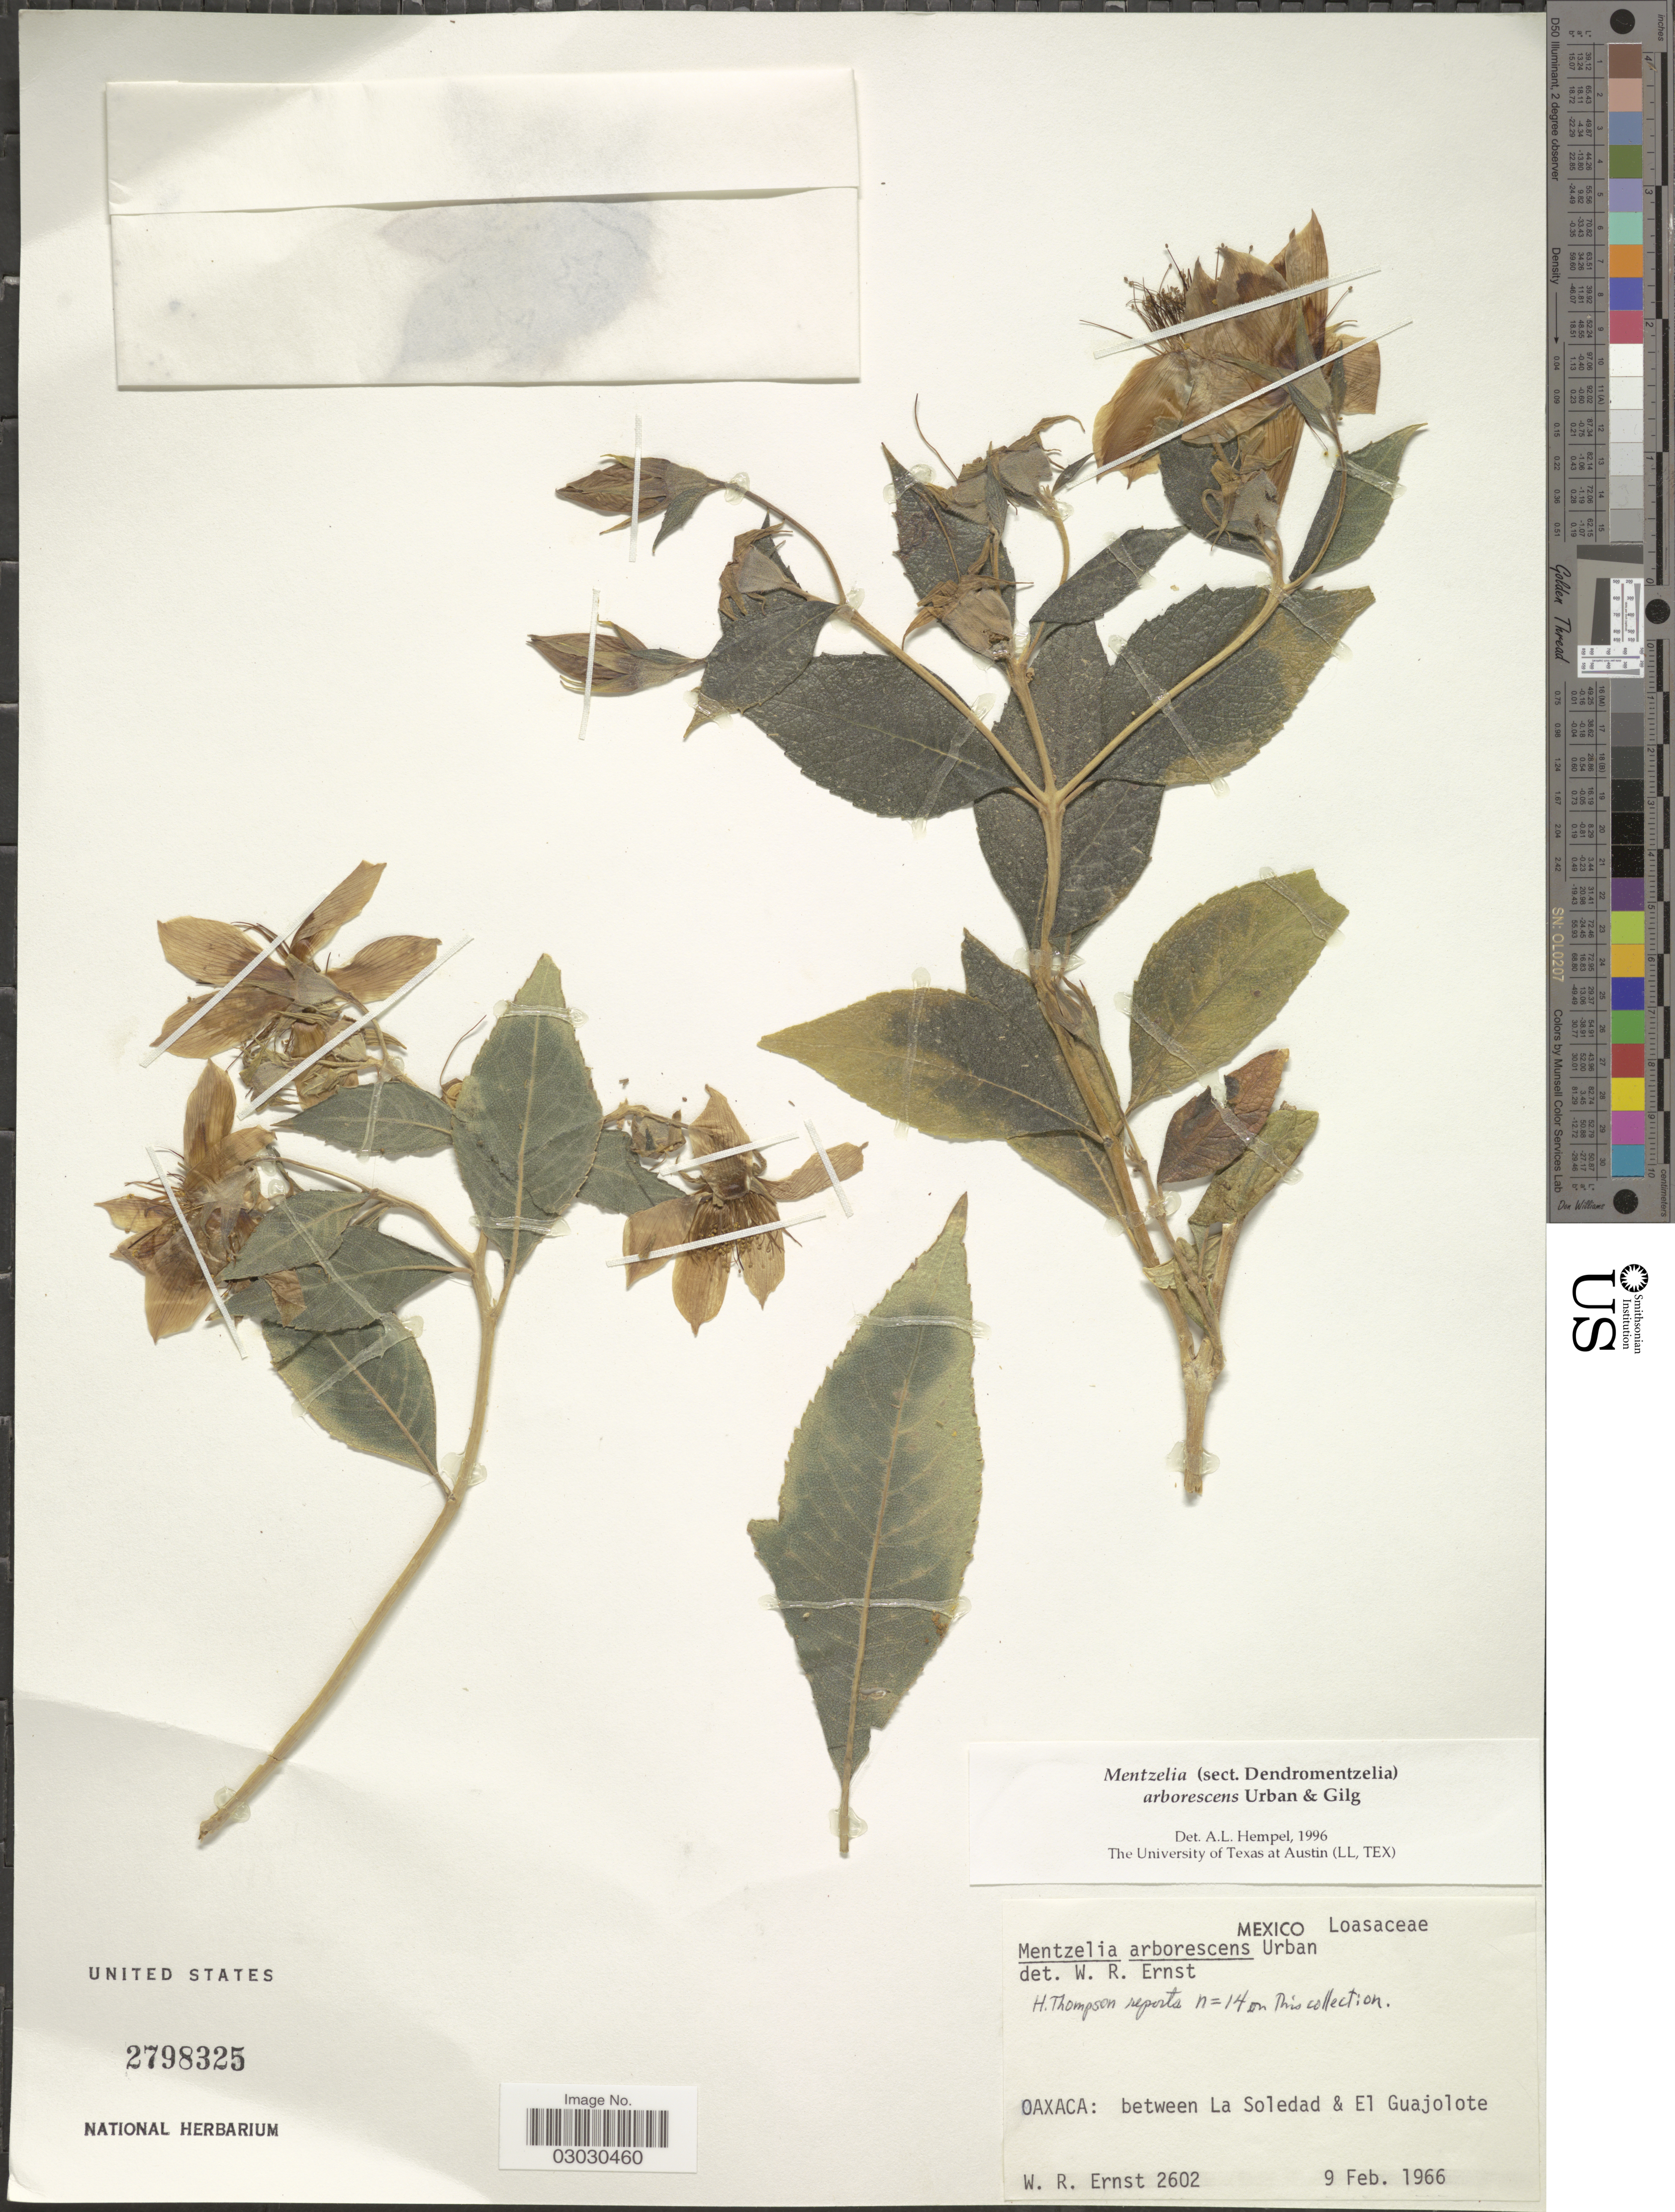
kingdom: Plantae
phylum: Tracheophyta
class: Magnoliopsida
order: Cornales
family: Loasaceae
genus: Mentzelia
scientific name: Mentzelia arborescens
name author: Urb. & Gilg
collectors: W. R. Ernst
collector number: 2602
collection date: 1966-02-09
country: Mexico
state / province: Oaxaca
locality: Between La Soledad & El Guajolote.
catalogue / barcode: US 2798325